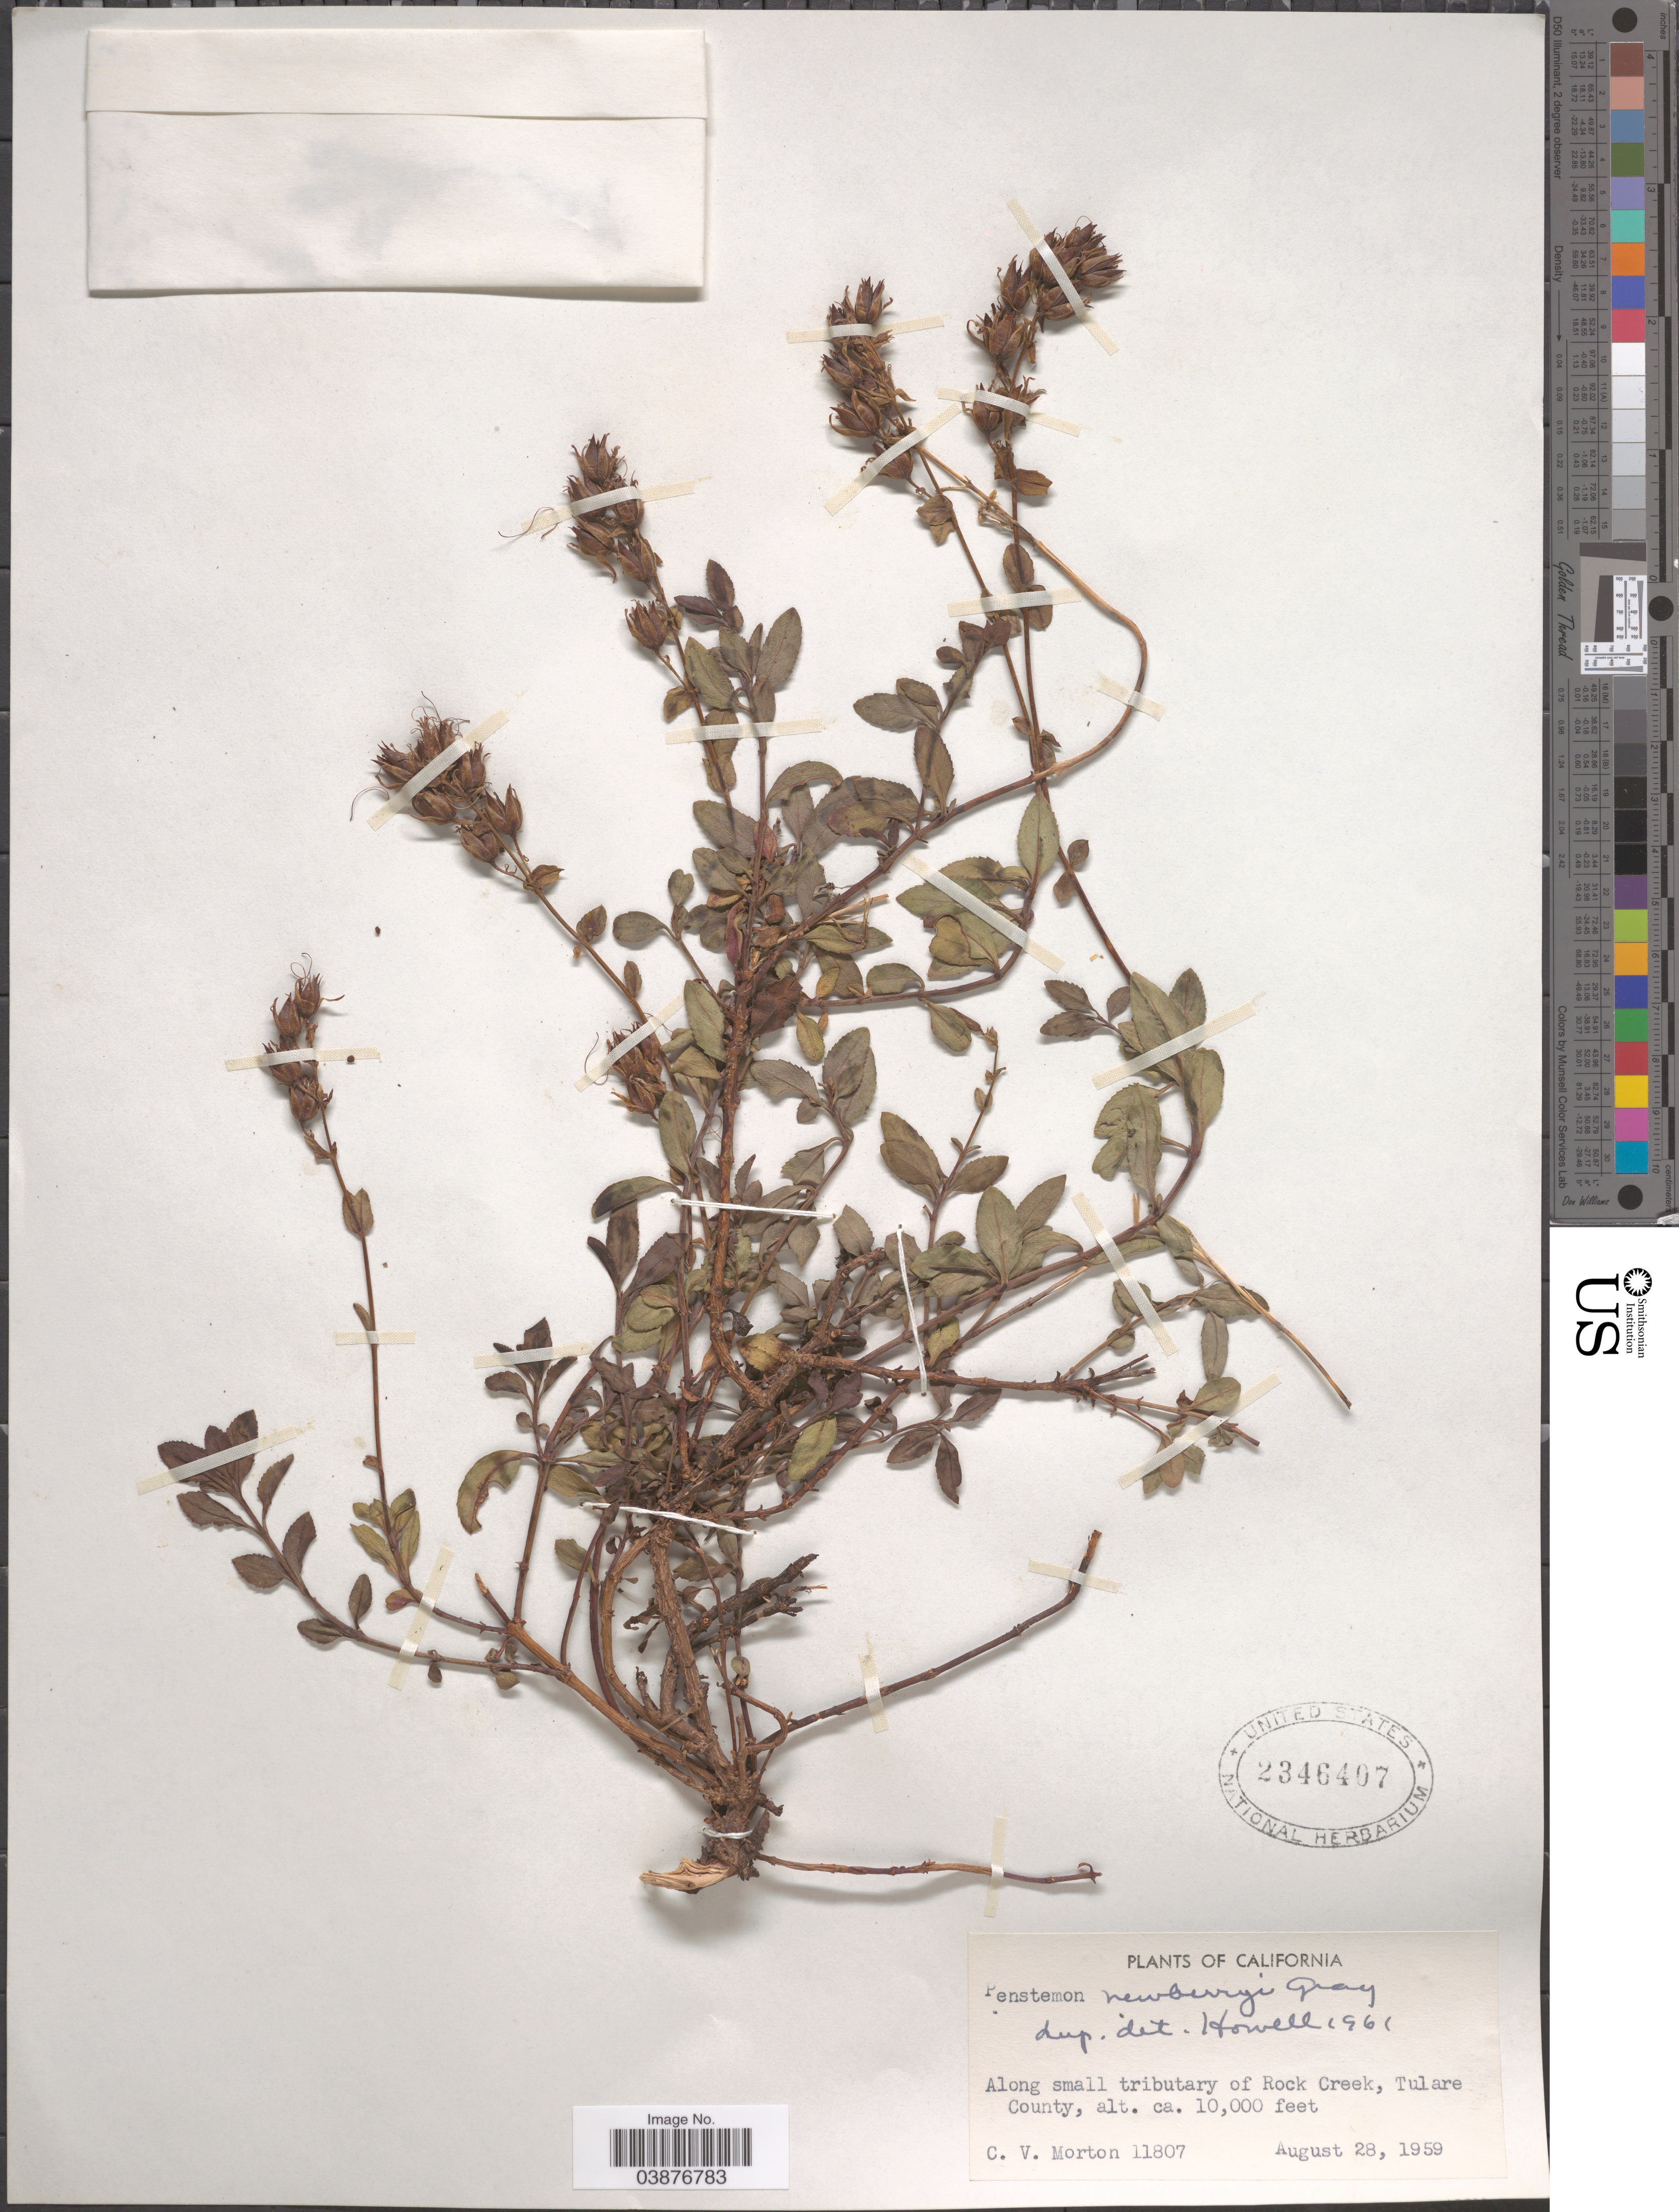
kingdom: Plantae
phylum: Tracheophyta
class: Magnoliopsida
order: Lamiales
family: Plantaginaceae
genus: Penstemon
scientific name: Penstemon newberryi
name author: A. Gray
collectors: C. V. Morton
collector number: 11807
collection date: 1959-08-28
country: United States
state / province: California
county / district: Tulare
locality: Along small tributary of Rock Creek, Tulare County.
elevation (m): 3048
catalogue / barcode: US 2346407